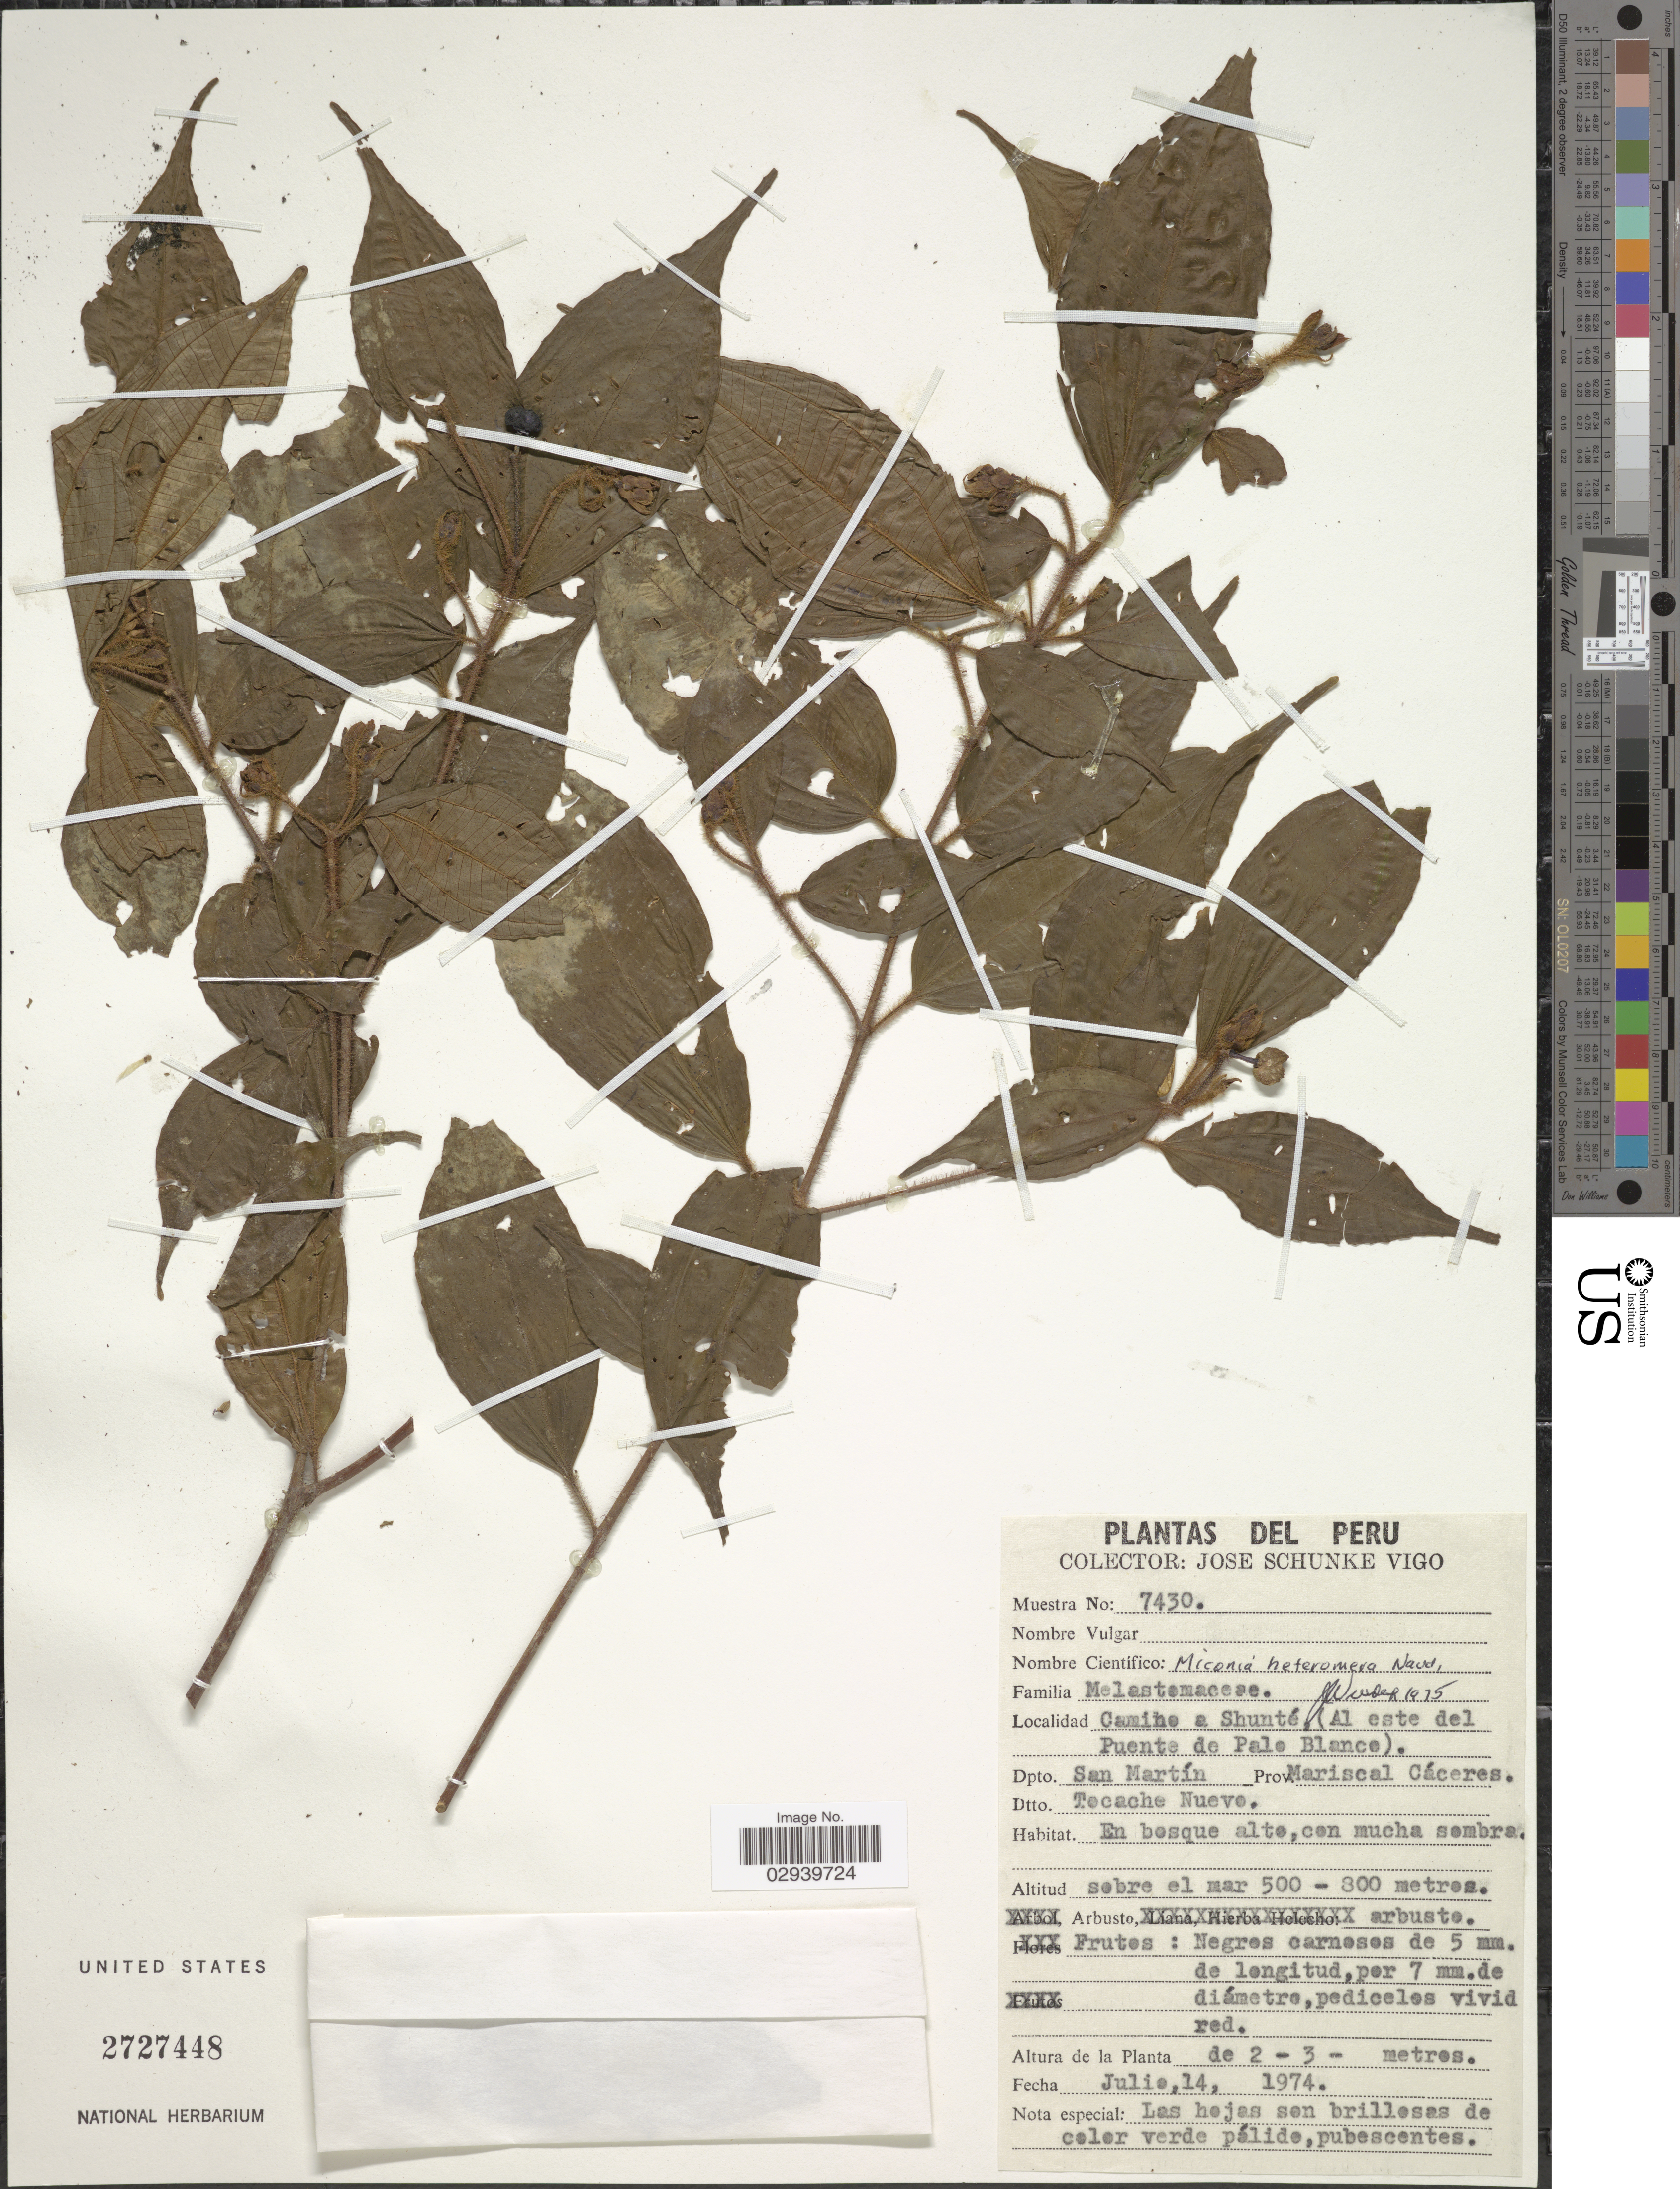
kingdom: Plantae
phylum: Tracheophyta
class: Magnoliopsida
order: Myrtales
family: Melastomataceae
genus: Miconia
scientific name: Miconia heteromera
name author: Naudin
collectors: J. Schunke Vigo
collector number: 7430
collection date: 1974-07-14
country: Peru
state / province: San Martín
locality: Camino a Shunté, (Al este del Puente de Palo Blanco), Dpto. San Martín, Prov. Mariscal Cáceres, Dtto. Tocache Nuevo.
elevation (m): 500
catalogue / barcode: US 2727448